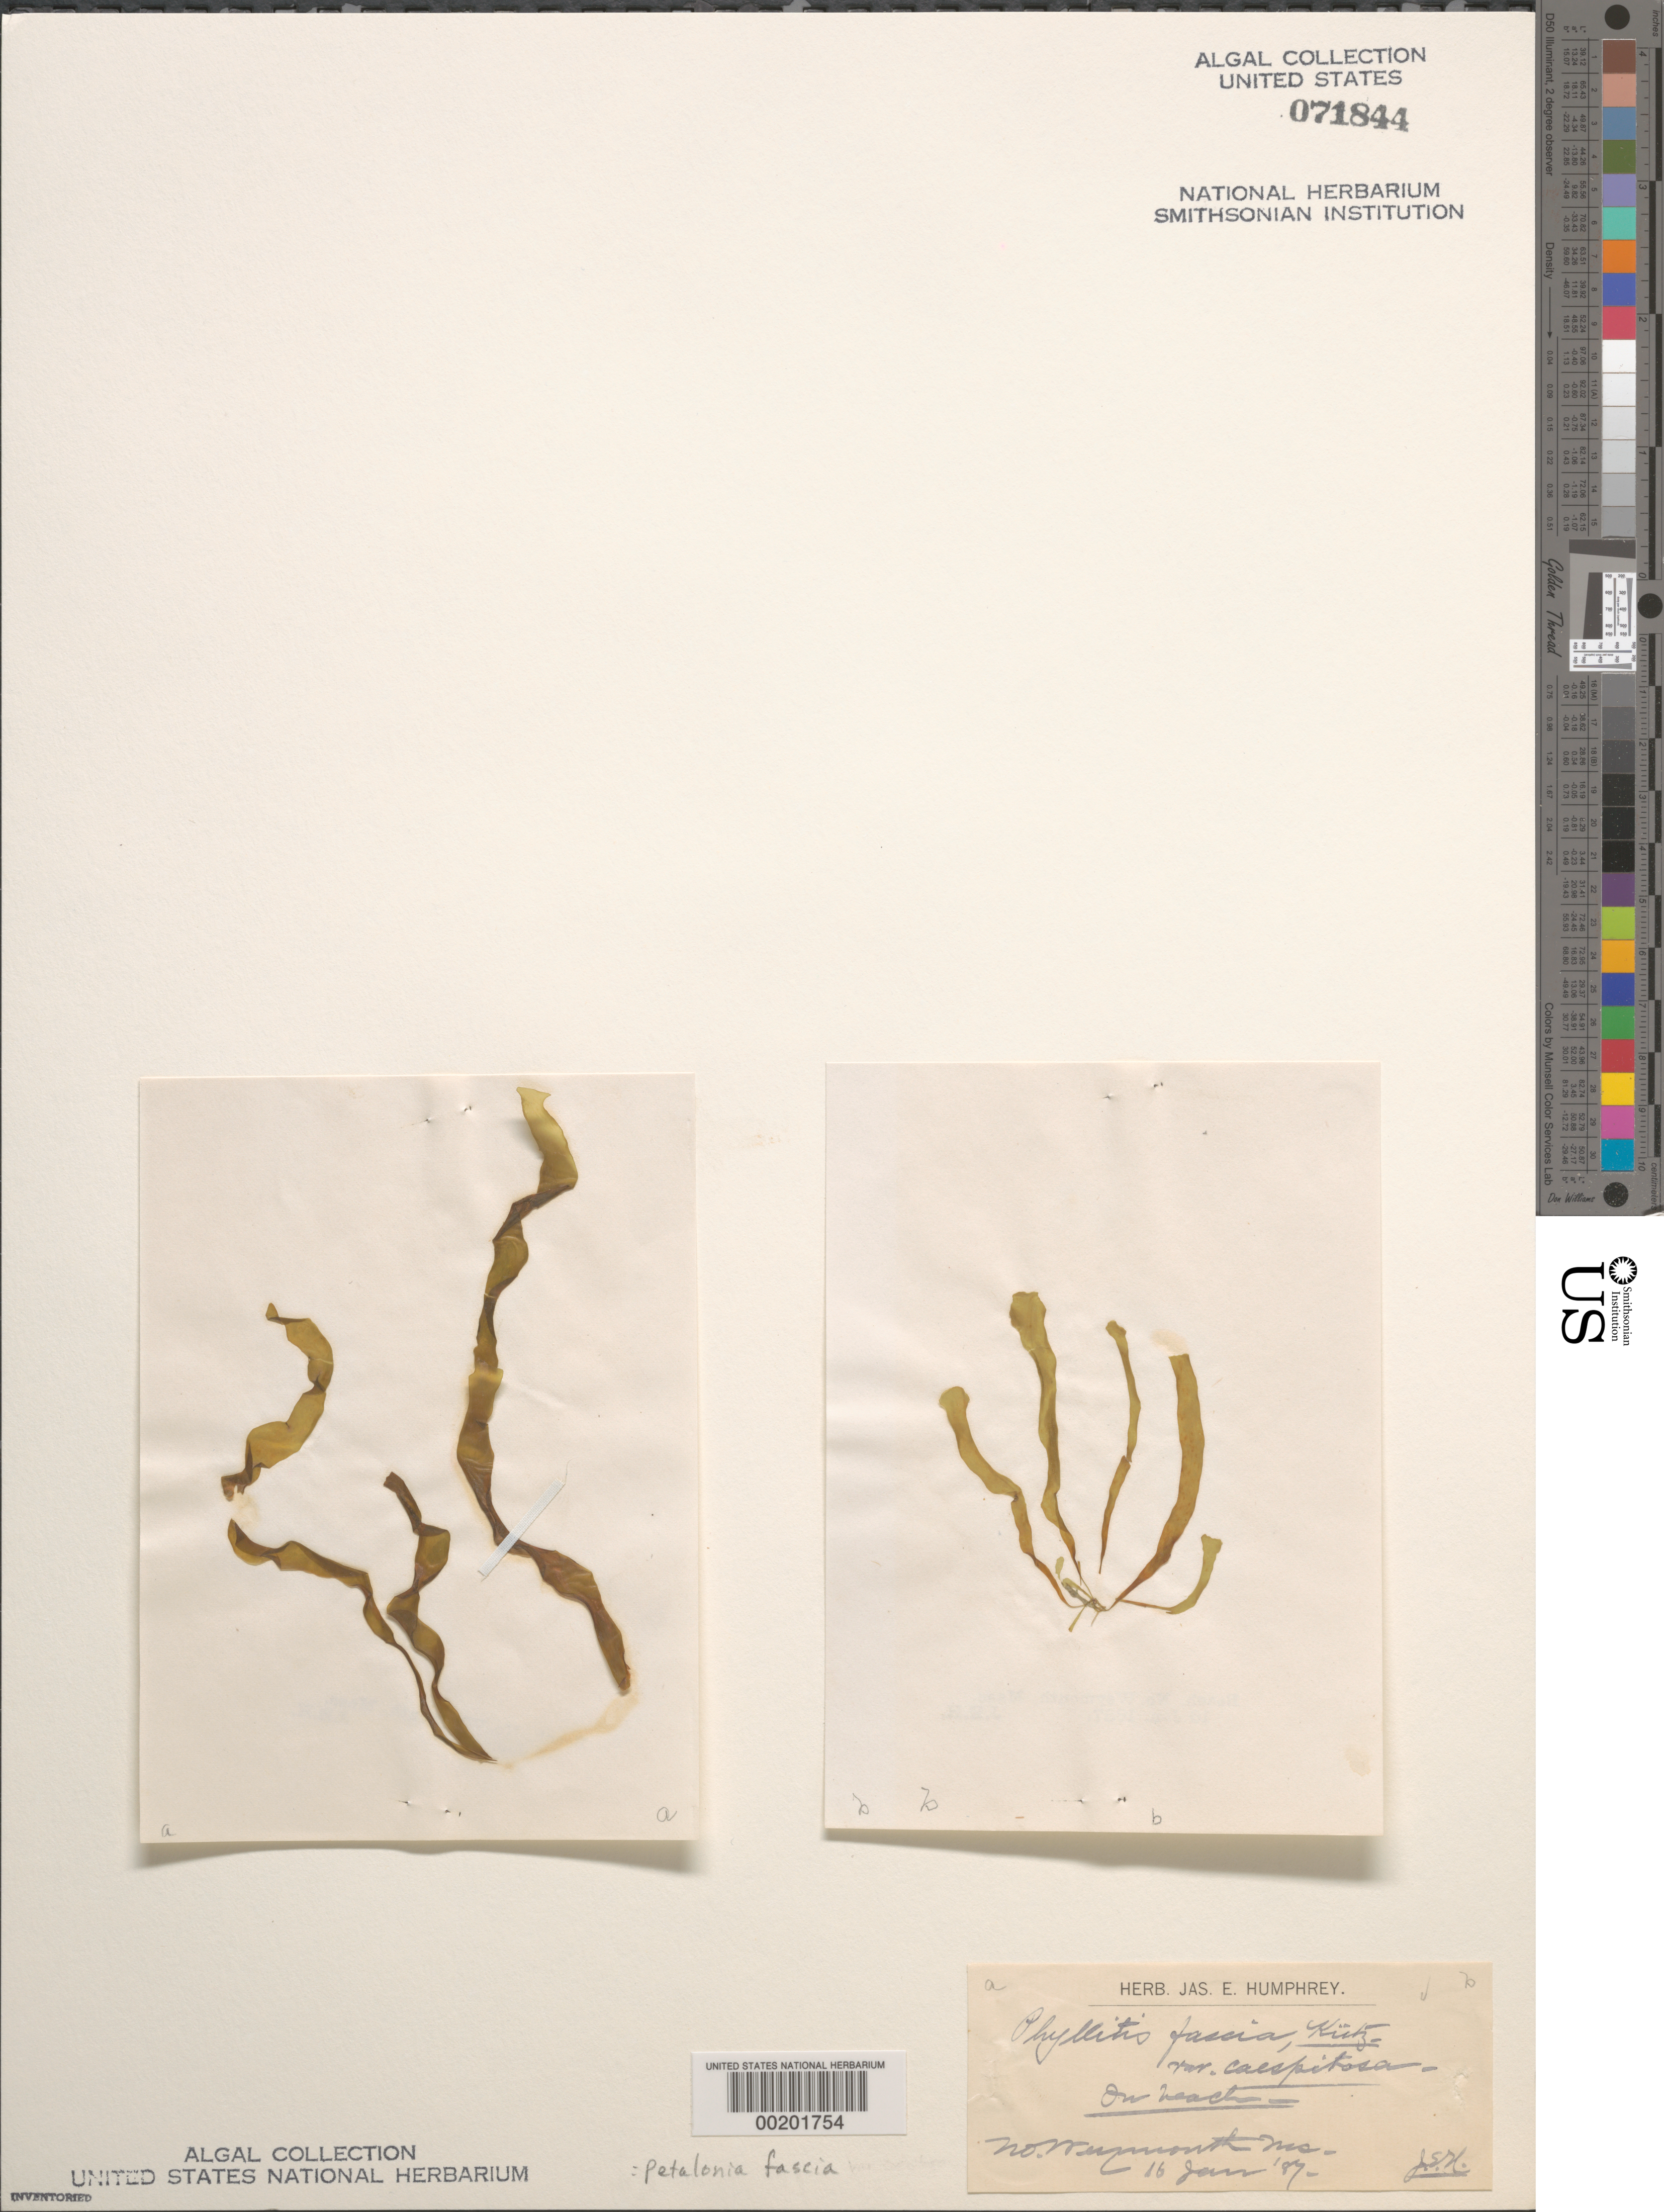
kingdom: Chromista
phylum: Ochrophyta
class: Phaeophyceae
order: Scytosiphonales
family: Scytosiphonaceae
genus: Petalonia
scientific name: Petalonia fascia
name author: (O.F. Müller) Kuntze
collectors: J. Humphrey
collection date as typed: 16 Jan 1887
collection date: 1887-01-16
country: United States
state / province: Massachusetts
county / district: Norfolk County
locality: North Weymouth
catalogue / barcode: US 71844